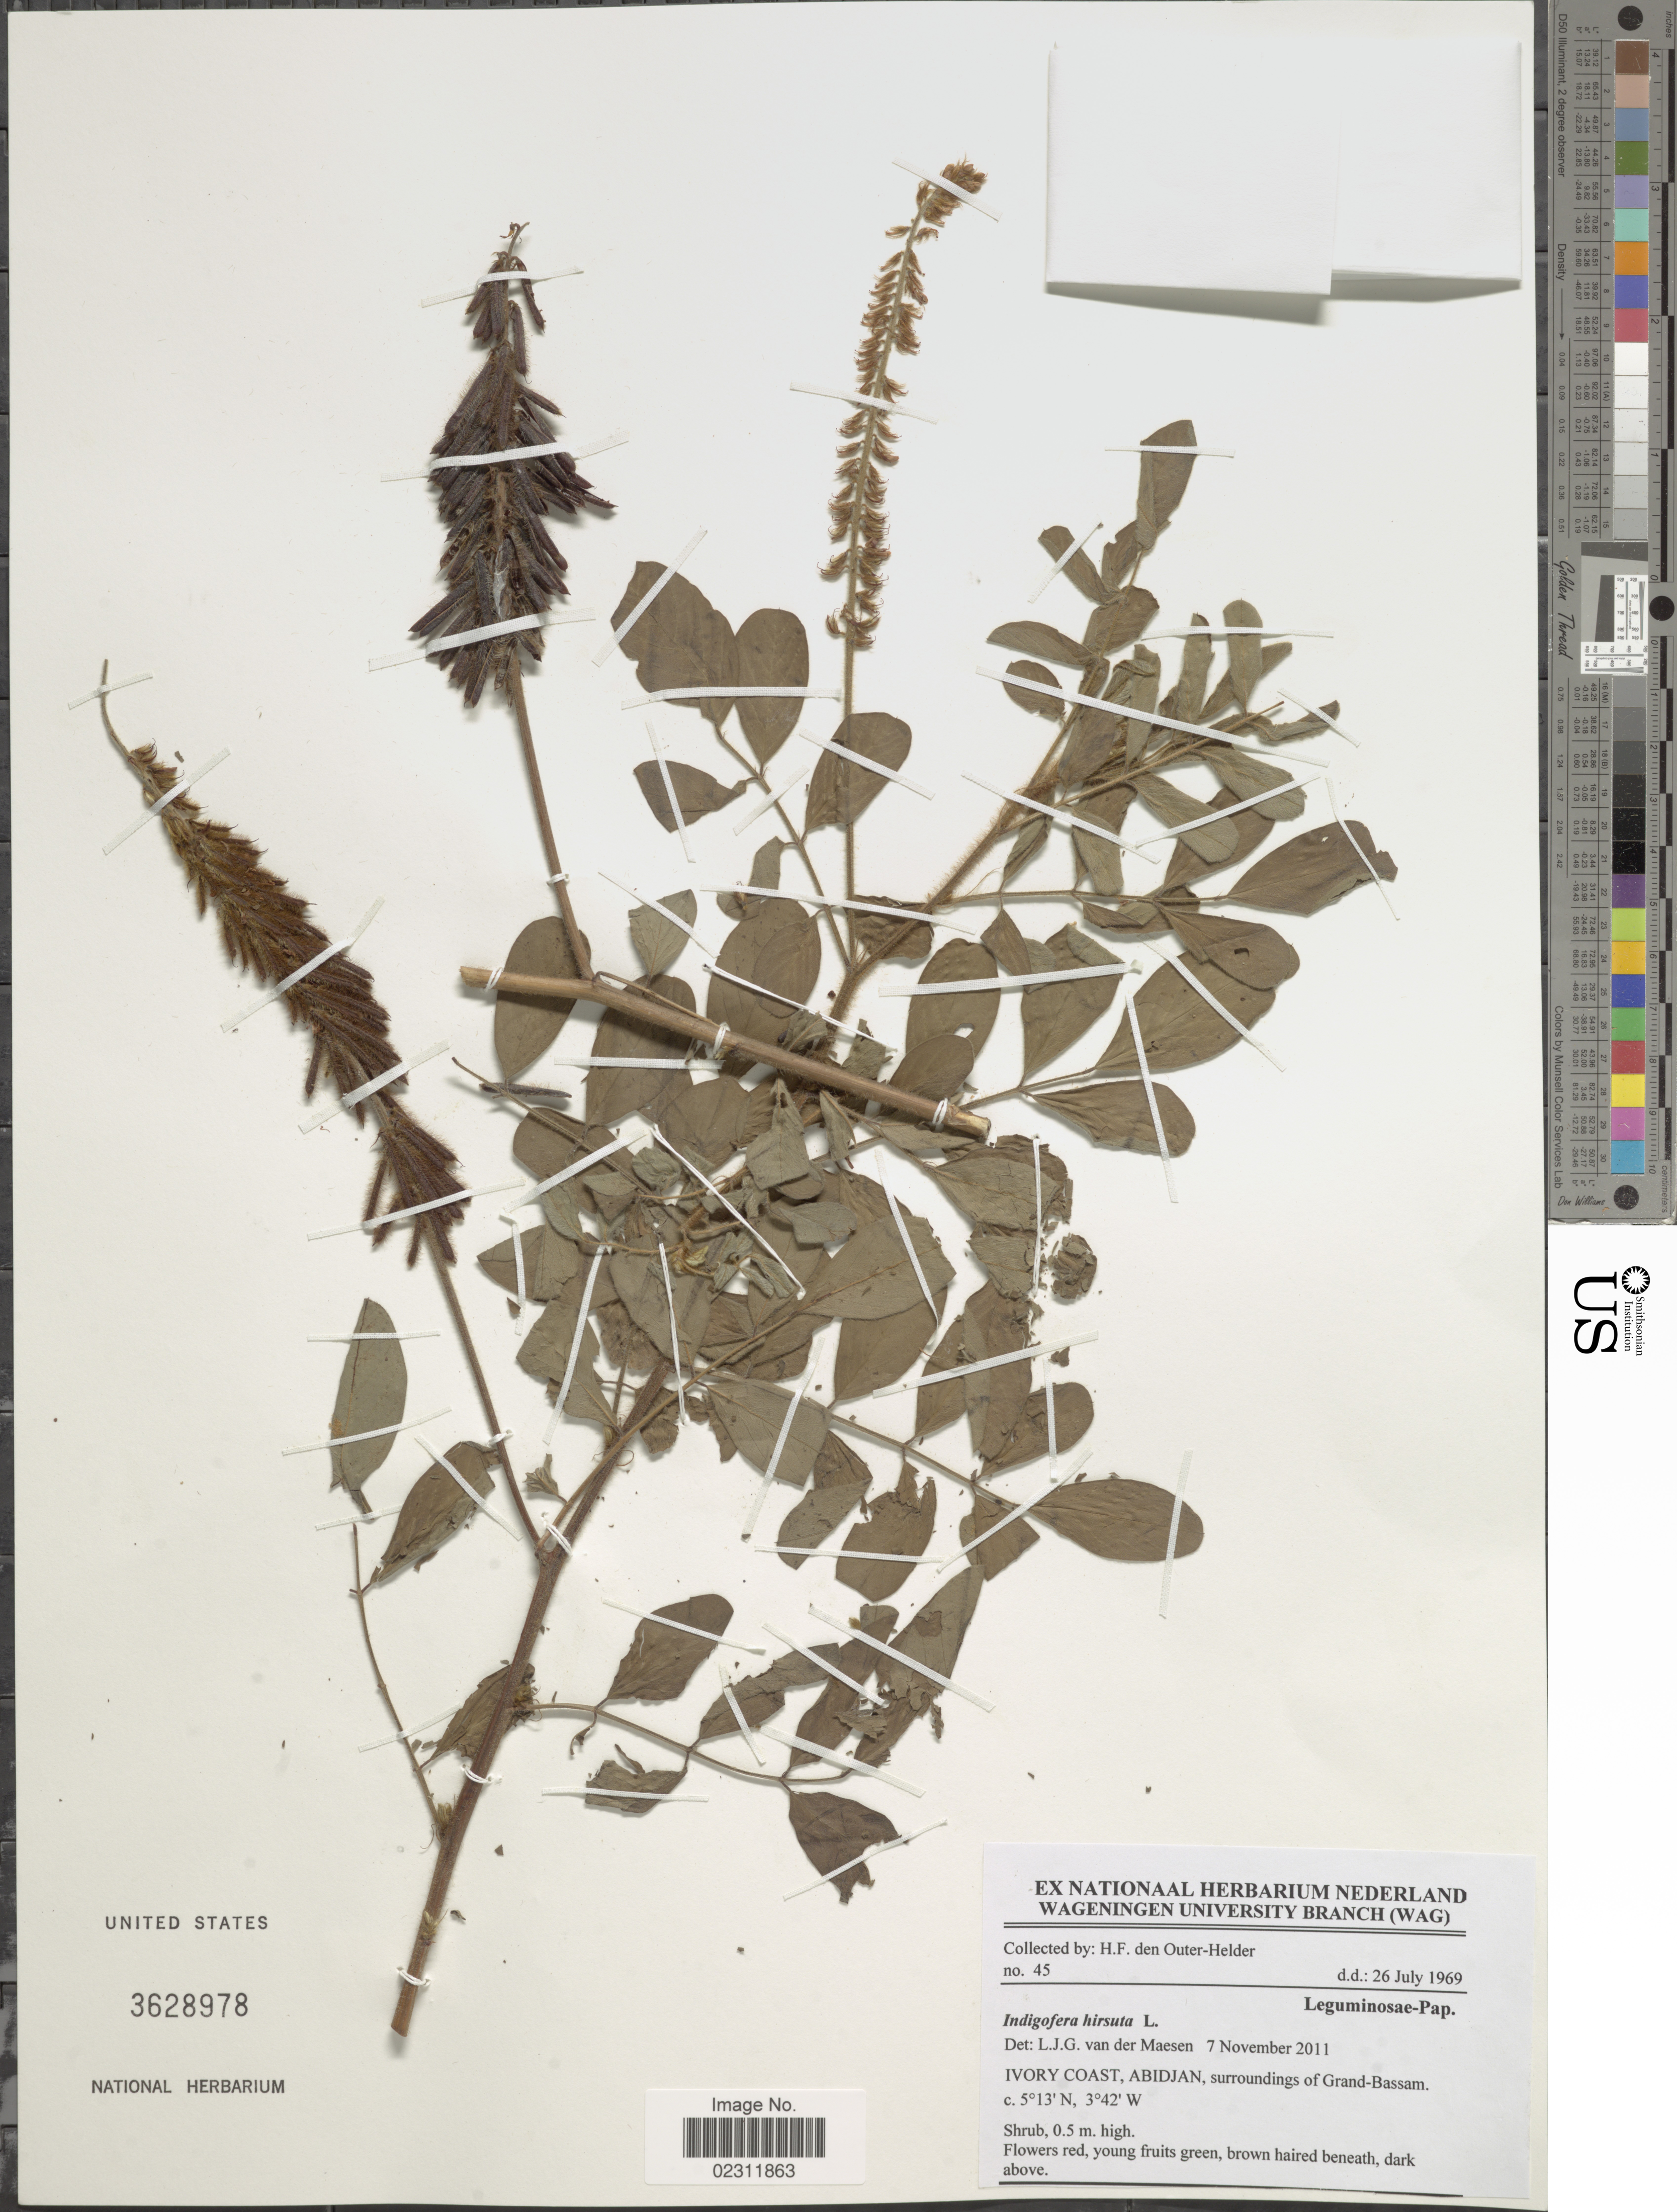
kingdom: Plantae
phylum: Tracheophyta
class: Magnoliopsida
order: Fabales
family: Fabaceae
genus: Indigofera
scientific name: Indigofera hirsuta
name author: L.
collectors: H. den Outer-Helder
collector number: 45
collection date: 1969-07-26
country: Ivory Coast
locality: Abidjan, surroundings of Grand-Bassam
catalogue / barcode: US 3628978